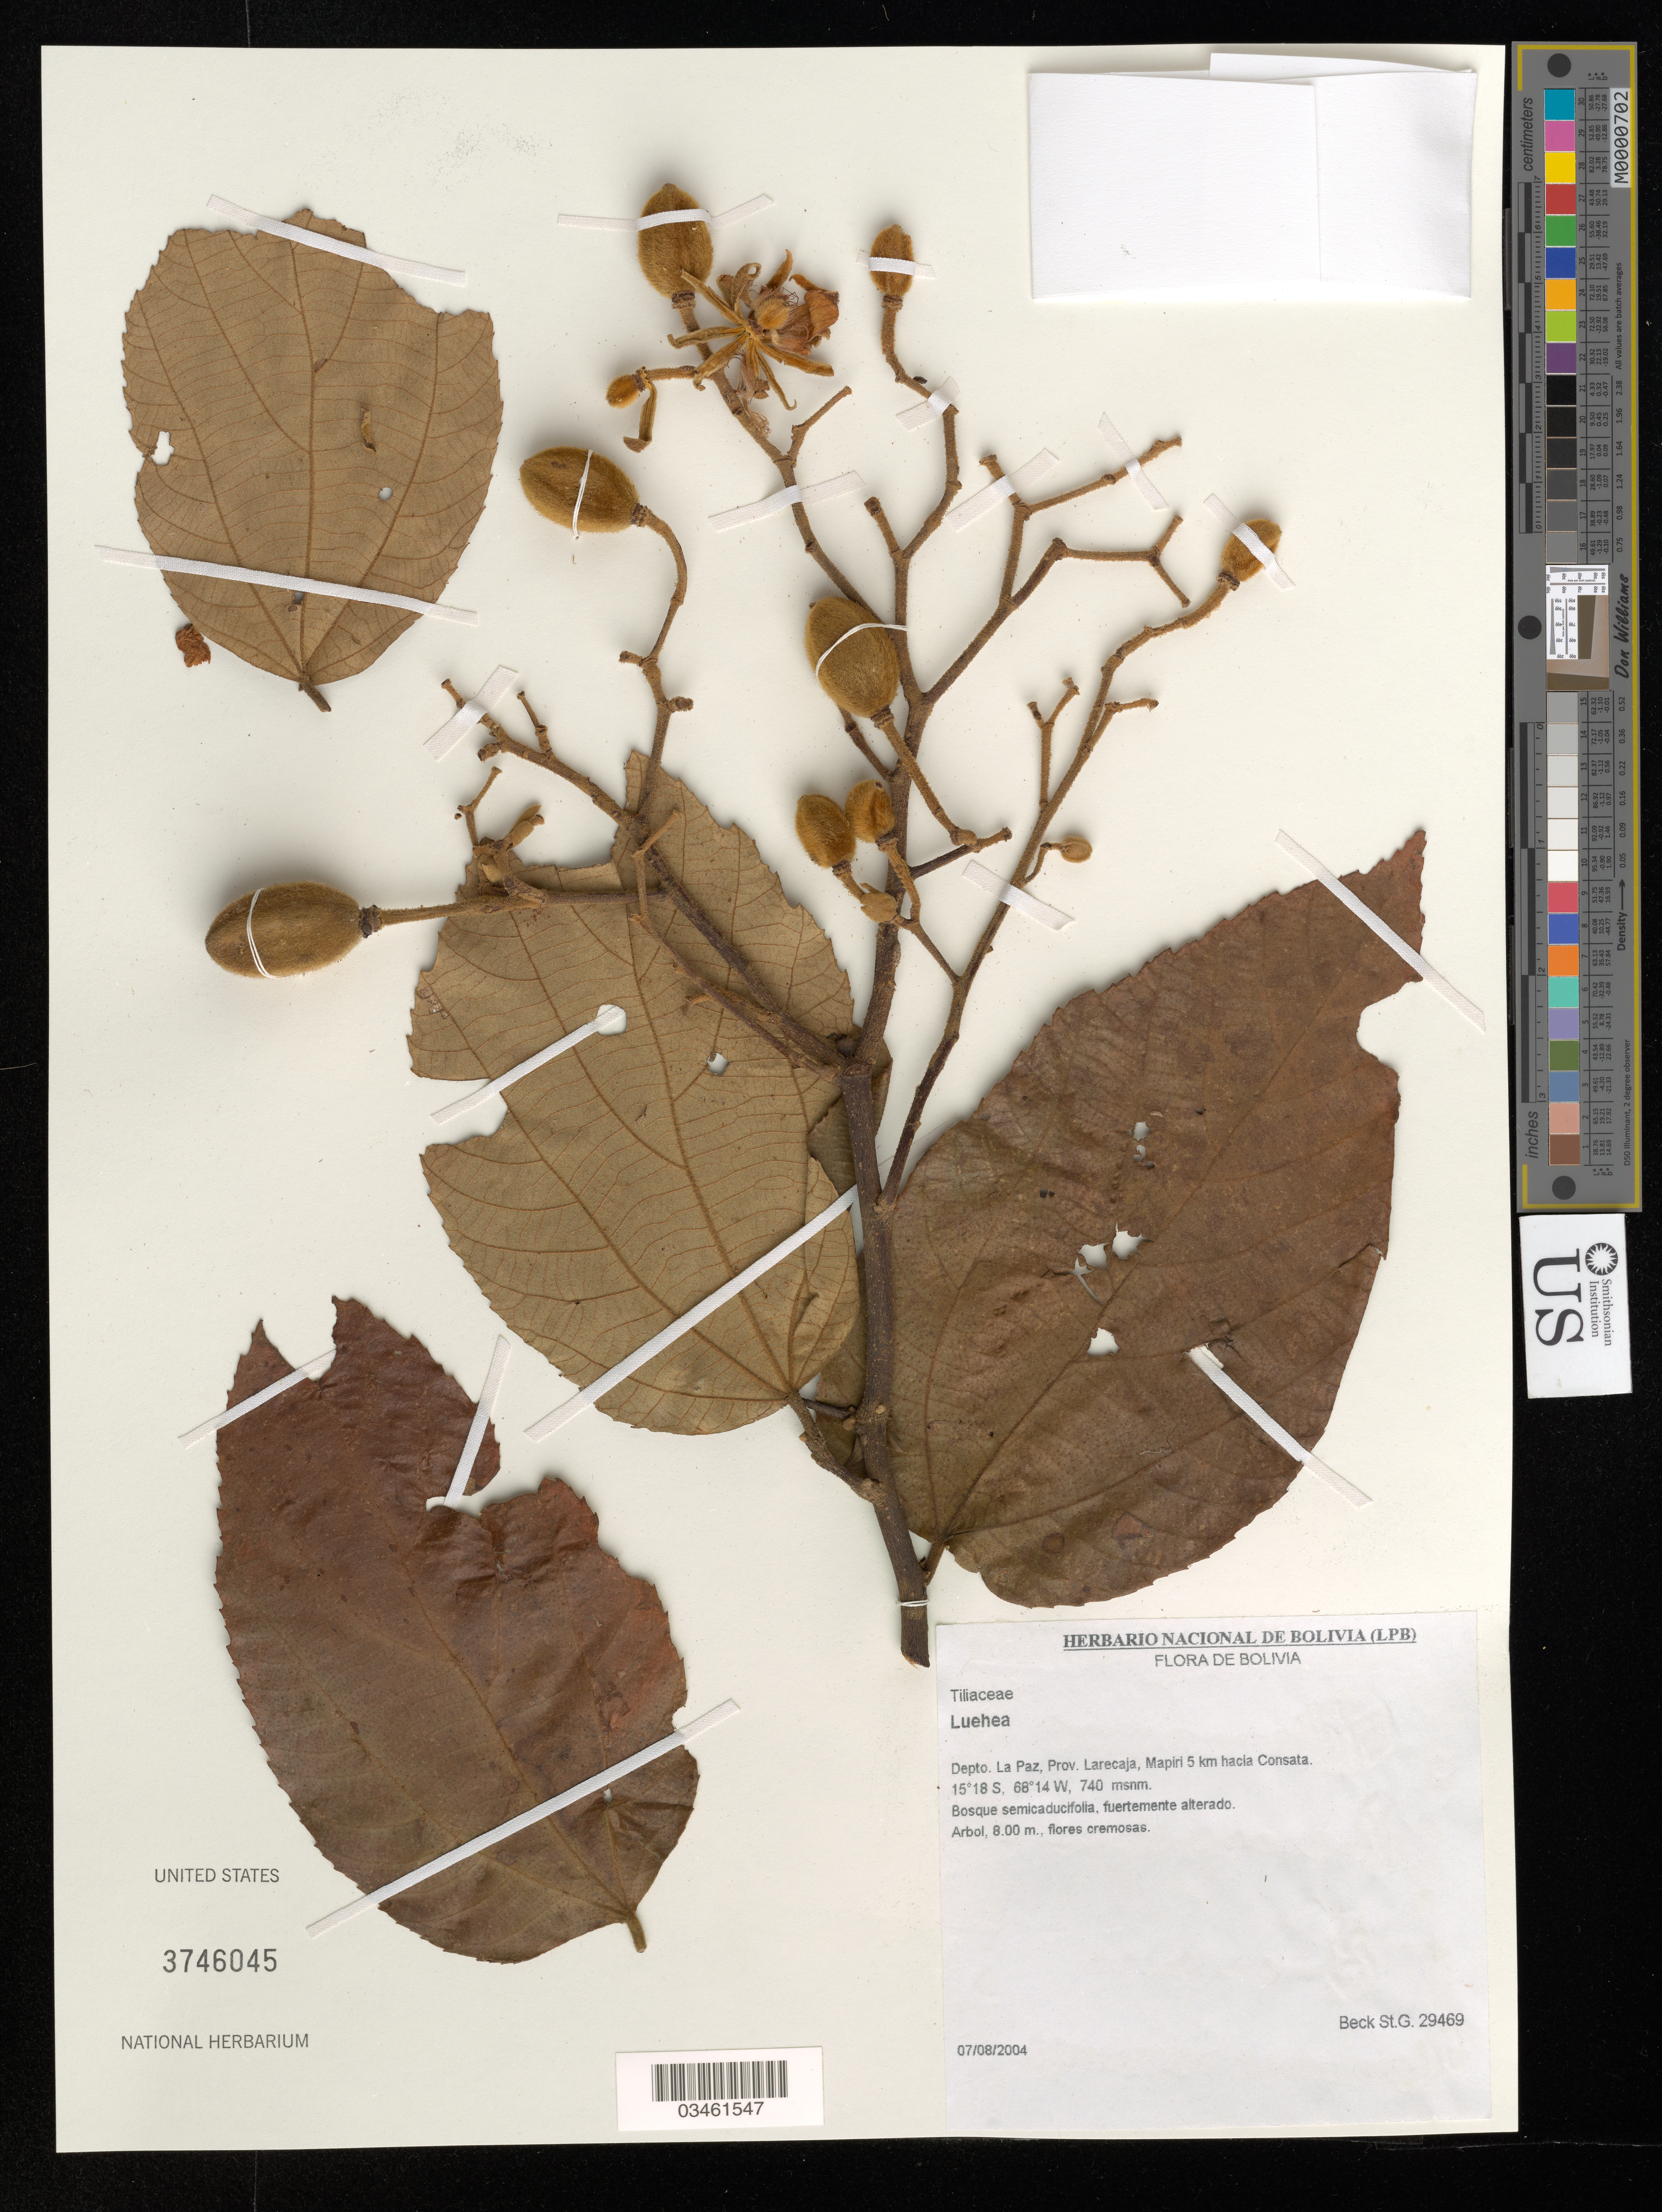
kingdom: Plantae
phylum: Tracheophyta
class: Magnoliopsida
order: Malvales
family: Malvaceae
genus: Luehea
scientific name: Luehea sp.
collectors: S. Beck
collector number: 29469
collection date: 2004-08-07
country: Bolivia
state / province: La Paz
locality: Depto. La Paz, Prov. Larecaja, Mapiri 5 km hacia Consata.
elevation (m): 740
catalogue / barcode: US 3746045